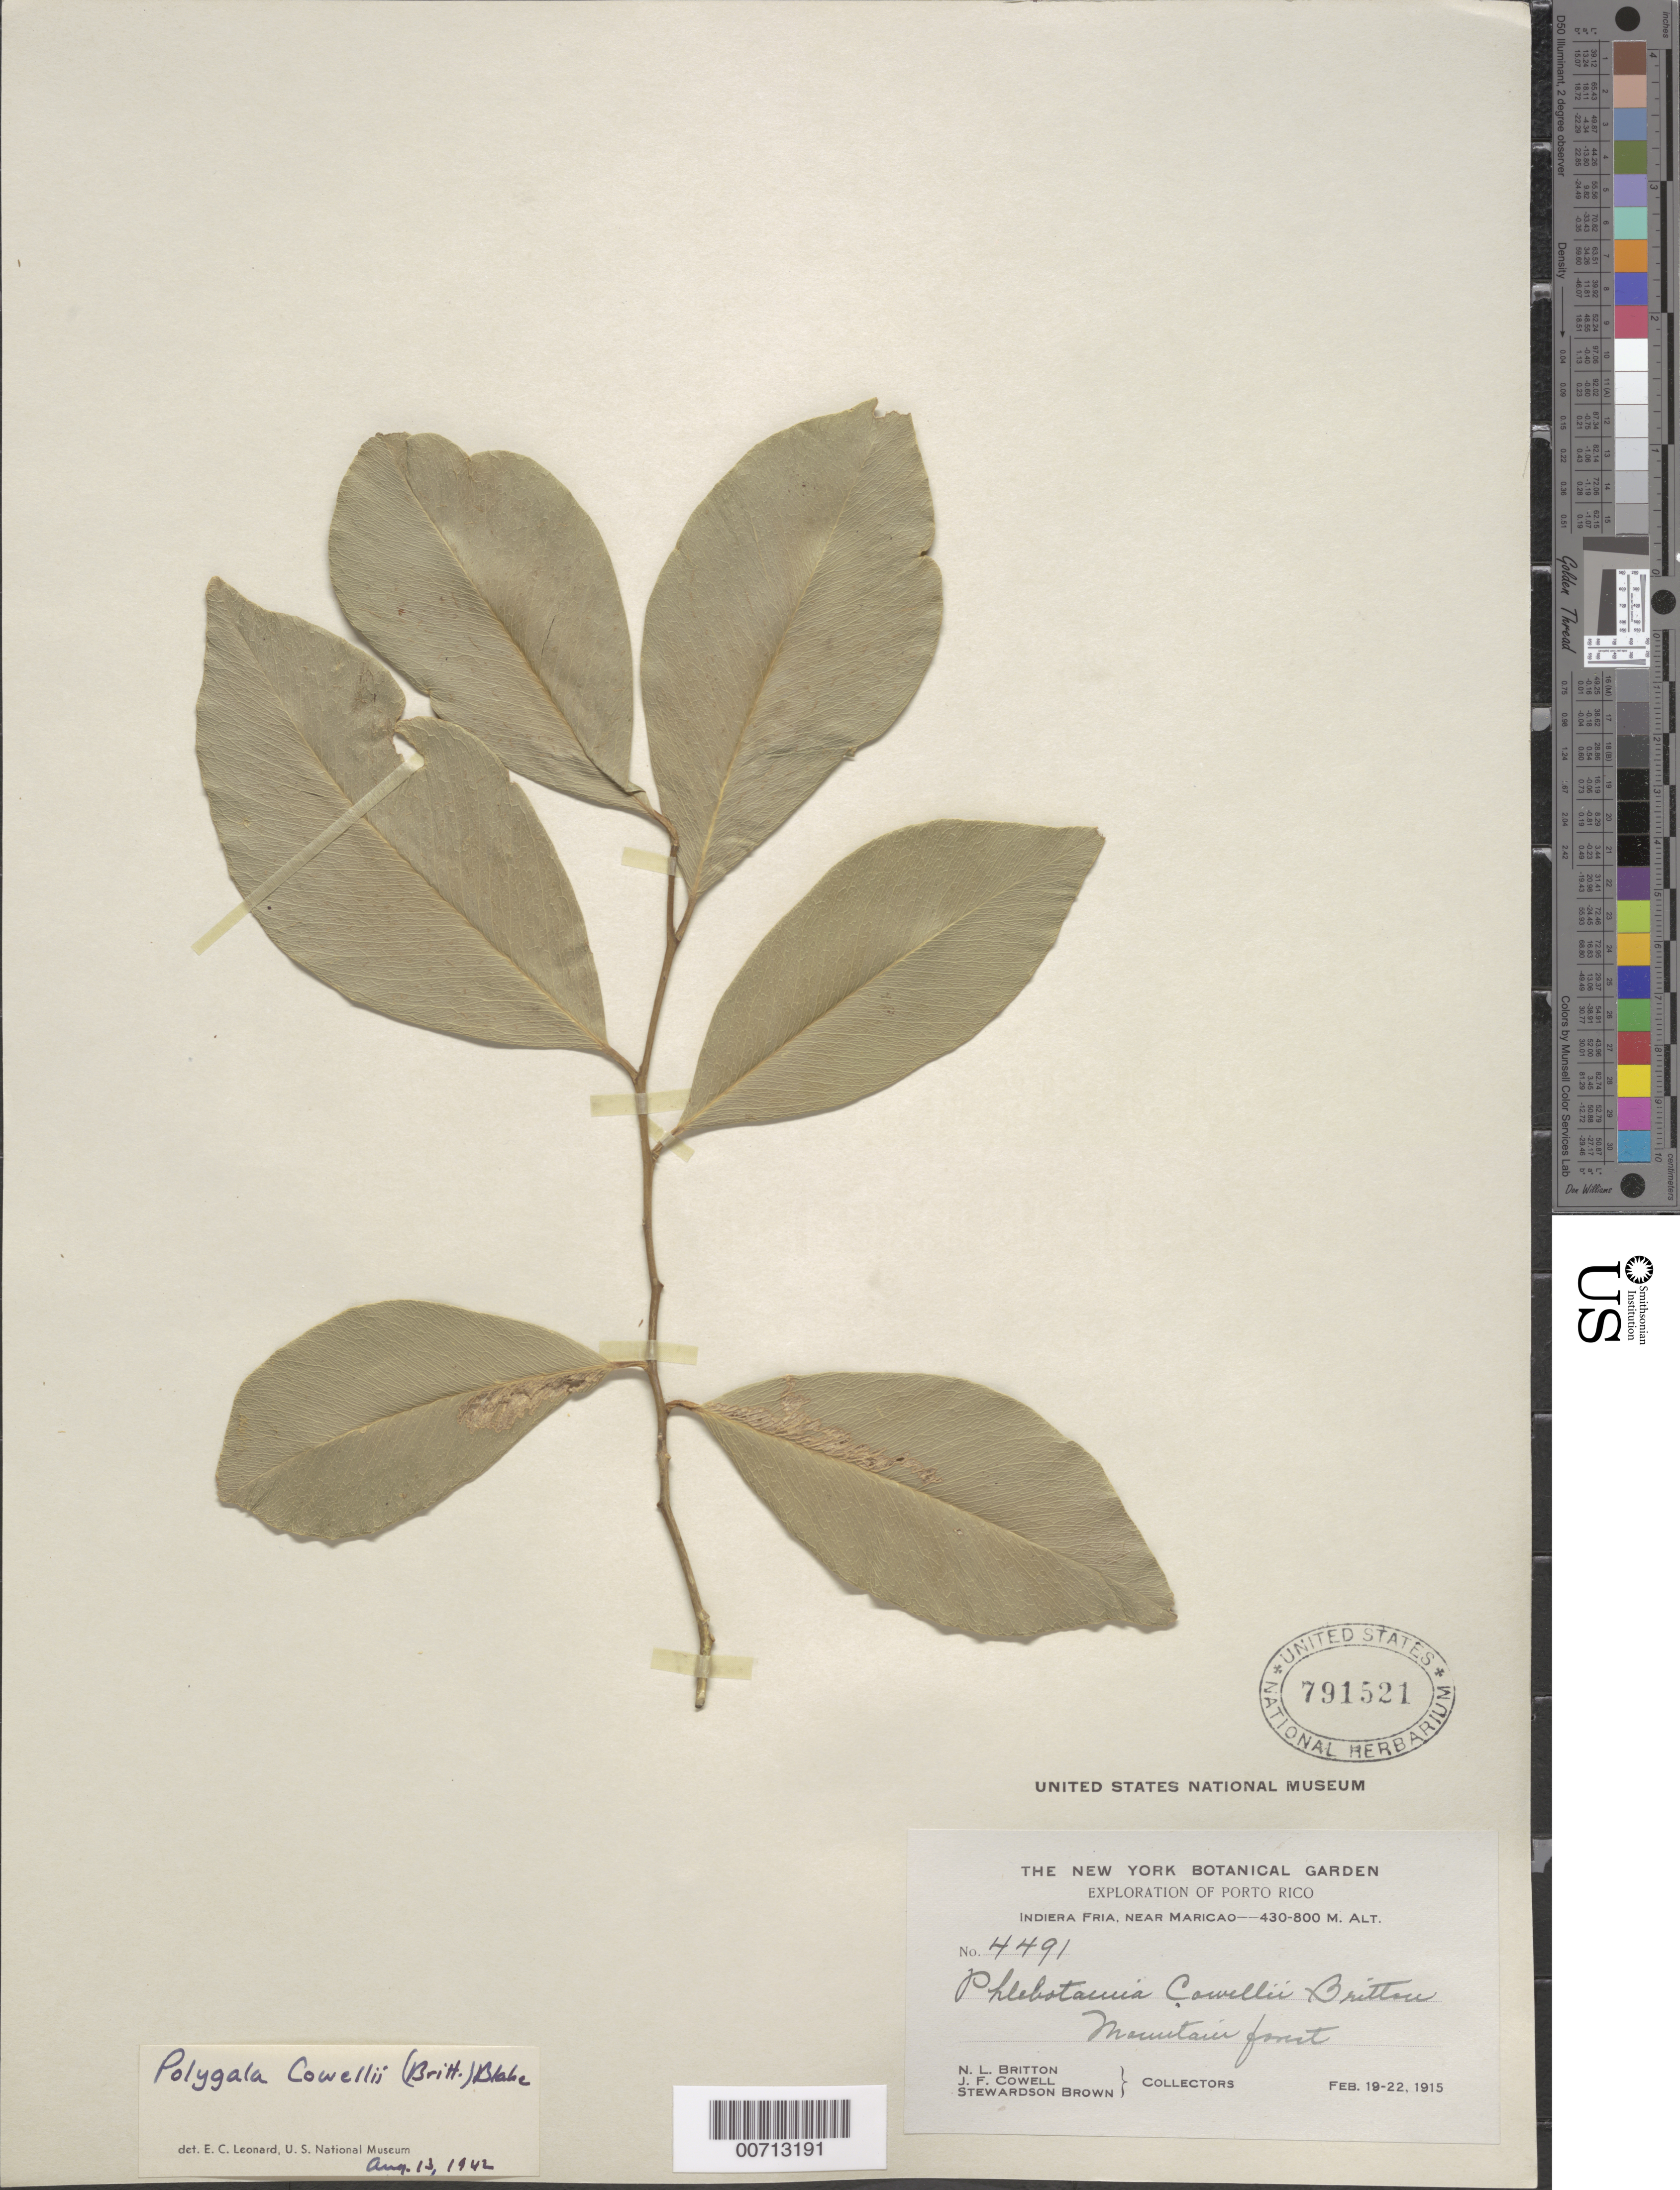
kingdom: Plantae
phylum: Tracheophyta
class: Magnoliopsida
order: Fabales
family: Polygalaceae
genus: Phlebotaenia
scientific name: Phlebotaenia cowellii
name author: Britton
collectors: N. Britton, J. F. Cowell & S. Brown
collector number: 4491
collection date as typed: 19 Feb 1915 to 22 Feb 1915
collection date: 1915-02-19/1915-02-22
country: Puerto Rico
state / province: Maricao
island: Greater Antilles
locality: Indiera Fria, near Maricao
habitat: Mountain forest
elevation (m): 430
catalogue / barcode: US 791521